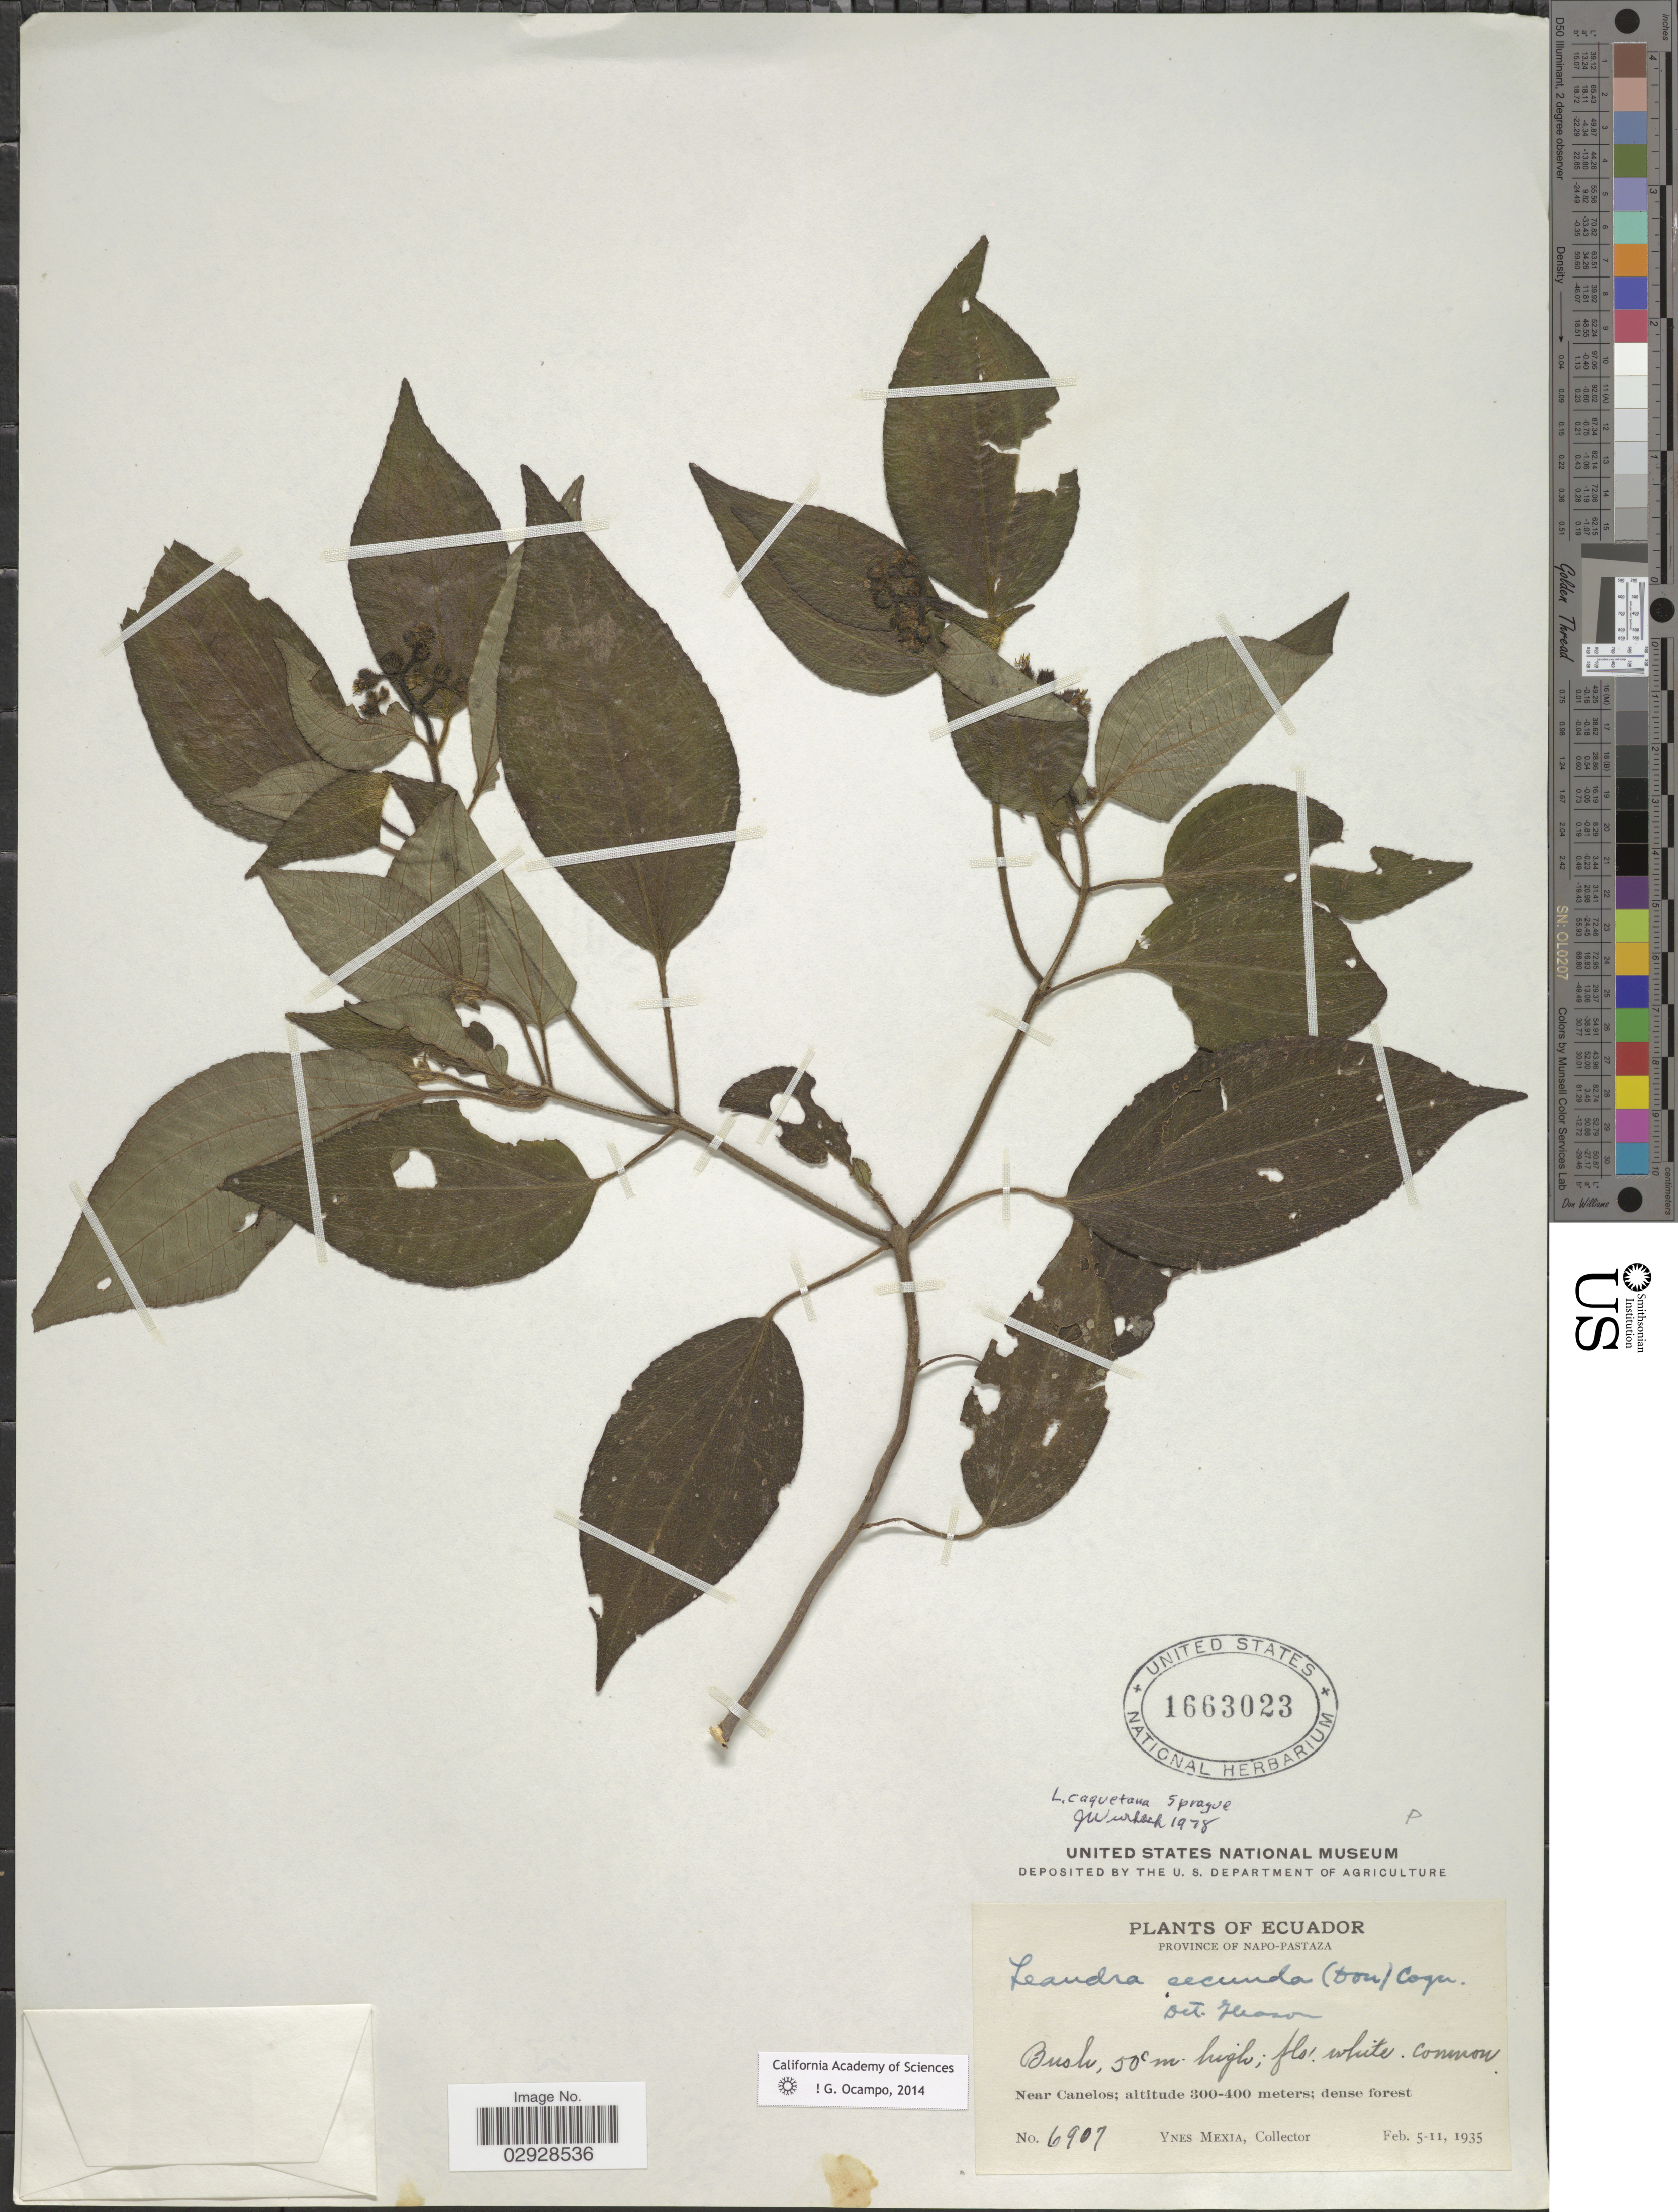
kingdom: Plantae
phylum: Tracheophyta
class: Magnoliopsida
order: Myrtales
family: Melastomataceae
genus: Leandra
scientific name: Leandra caquetana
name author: Sprague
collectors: Y. Mexia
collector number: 6907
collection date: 1935-02-05/1935-02-11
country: Ecuador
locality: Province of Napo-Pastaza. Near Canelos.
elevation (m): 300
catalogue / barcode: US 1663023